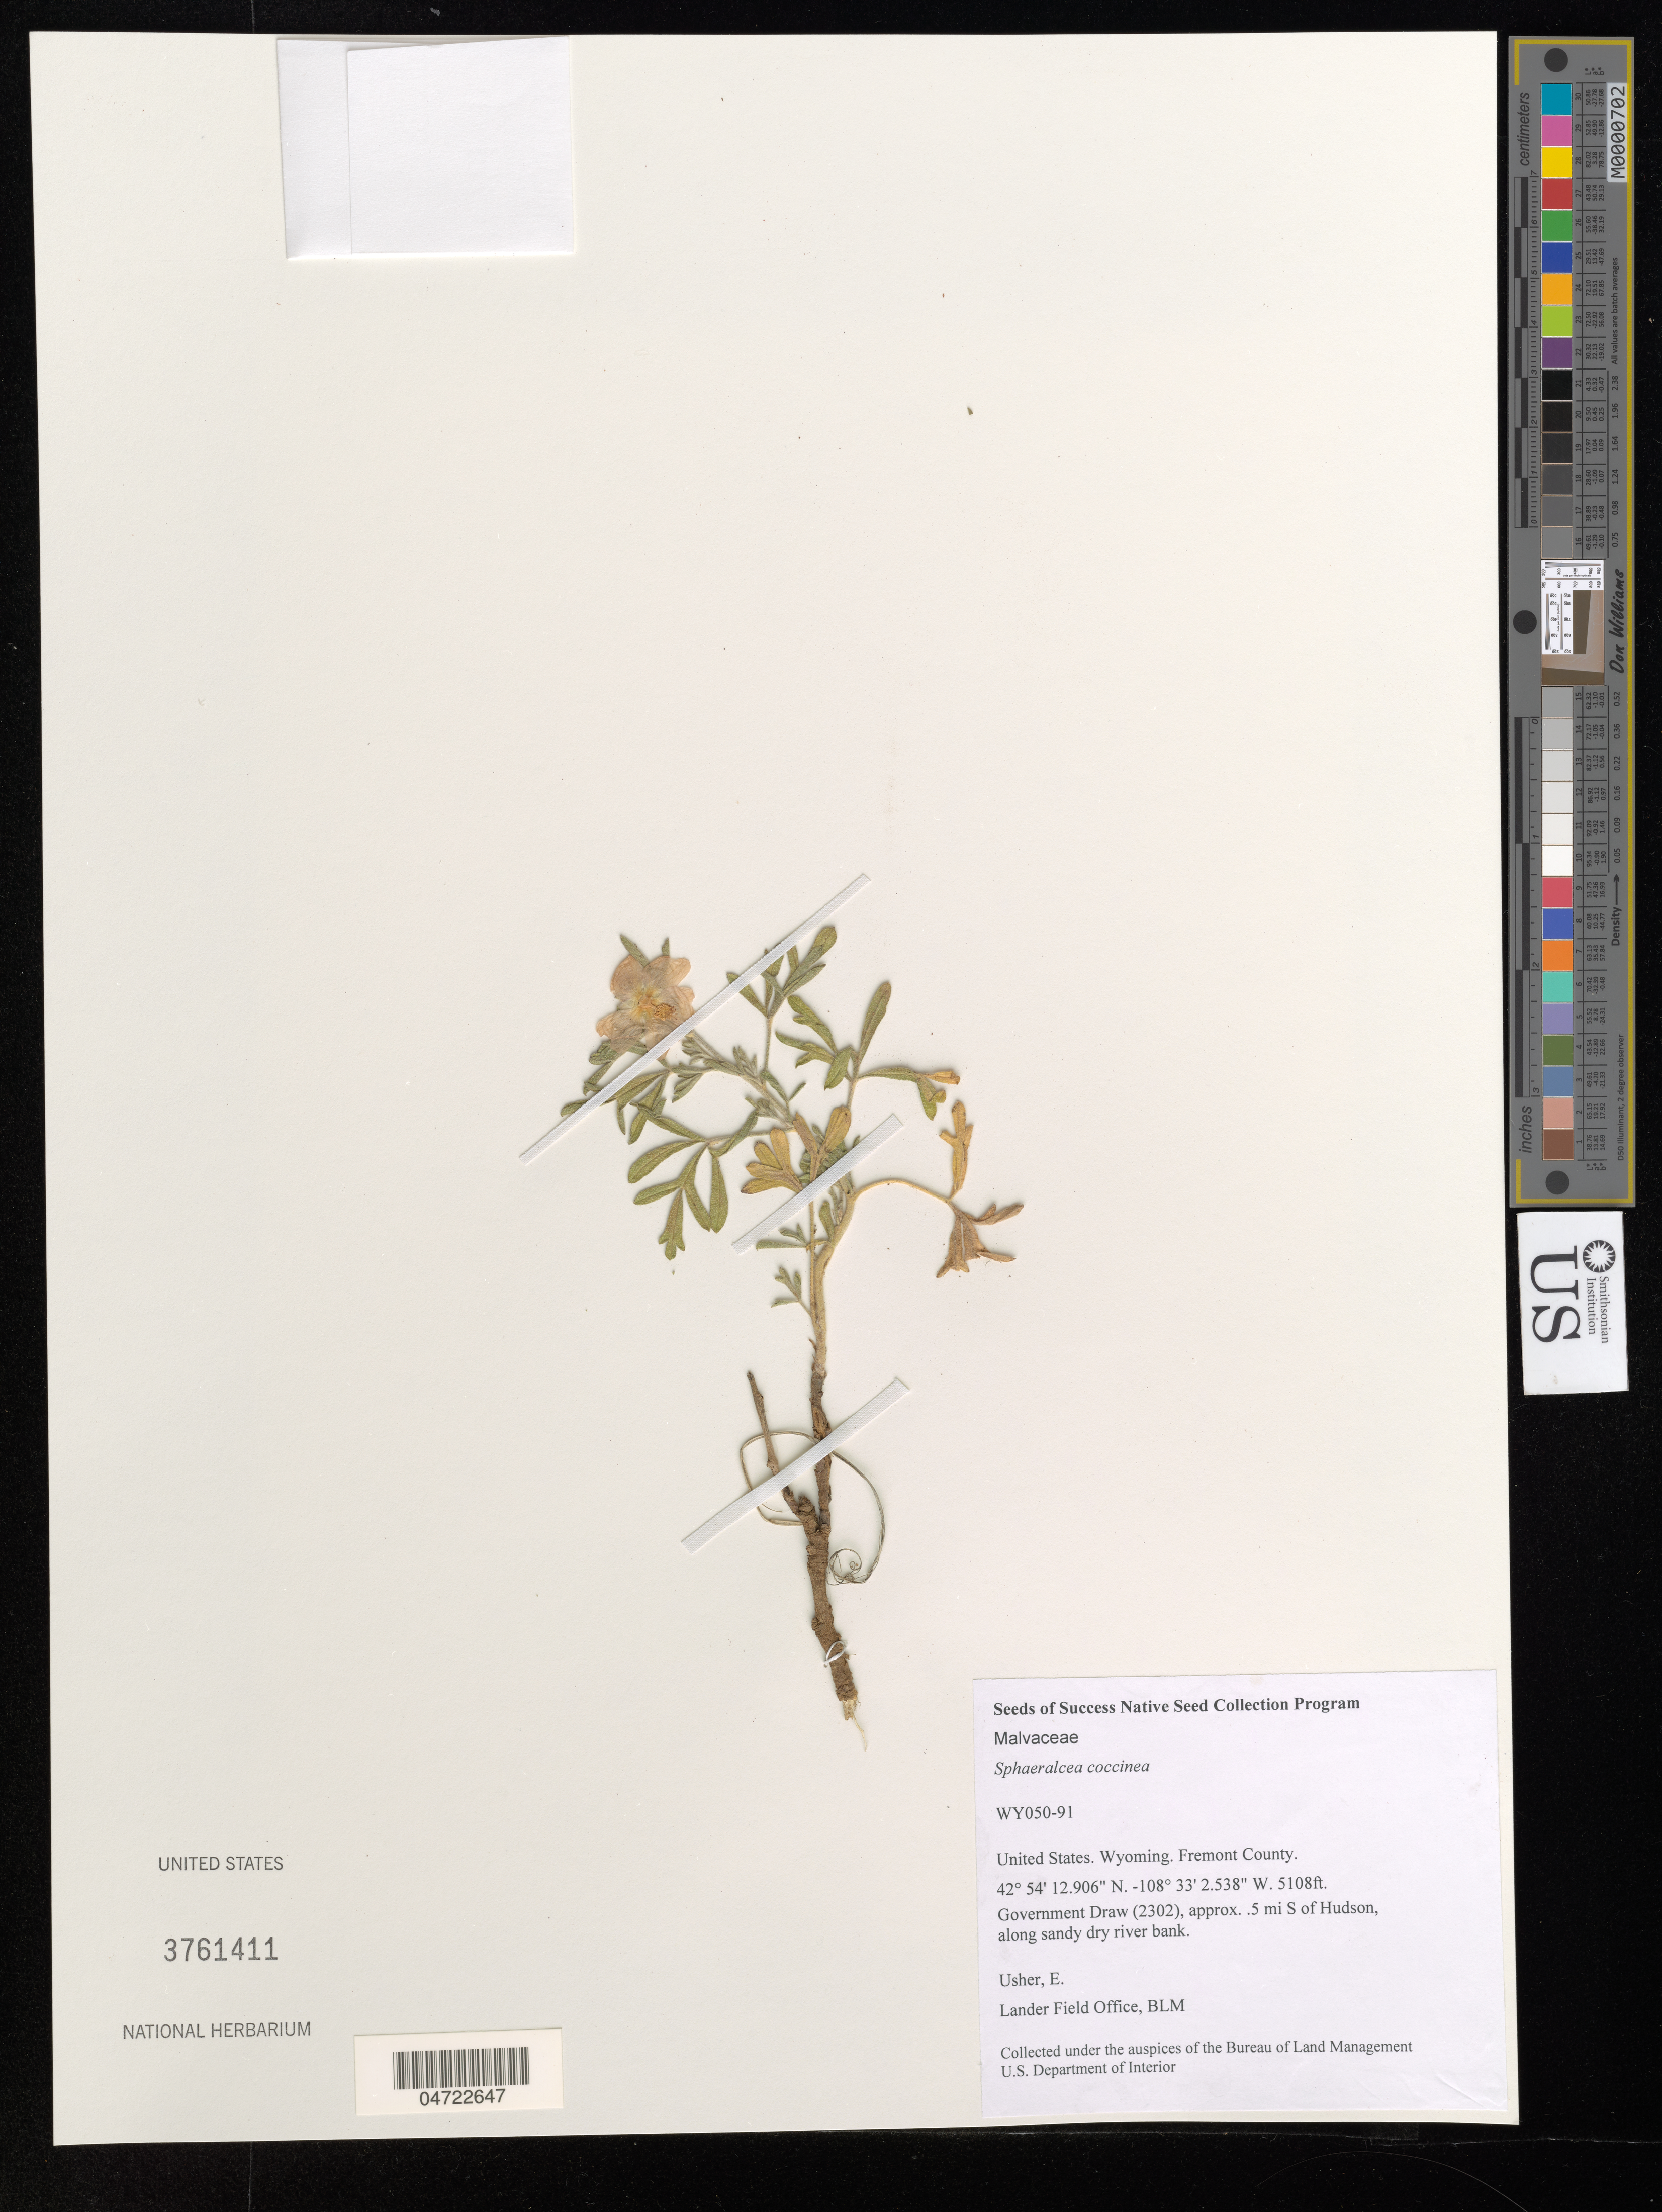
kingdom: Plantae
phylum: Tracheophyta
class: Magnoliopsida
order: Malvales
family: Malvaceae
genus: Sphaeralcea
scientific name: Sphaeralcea coccinea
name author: (Nutt.) Rydb.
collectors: E. Usher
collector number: WY050-91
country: United States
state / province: Wyoming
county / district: Fremont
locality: Fremont County. Government Draw (2302), approx. .5 mi S of Hudson, along sandy dry river bank.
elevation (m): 1557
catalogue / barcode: US 3761411